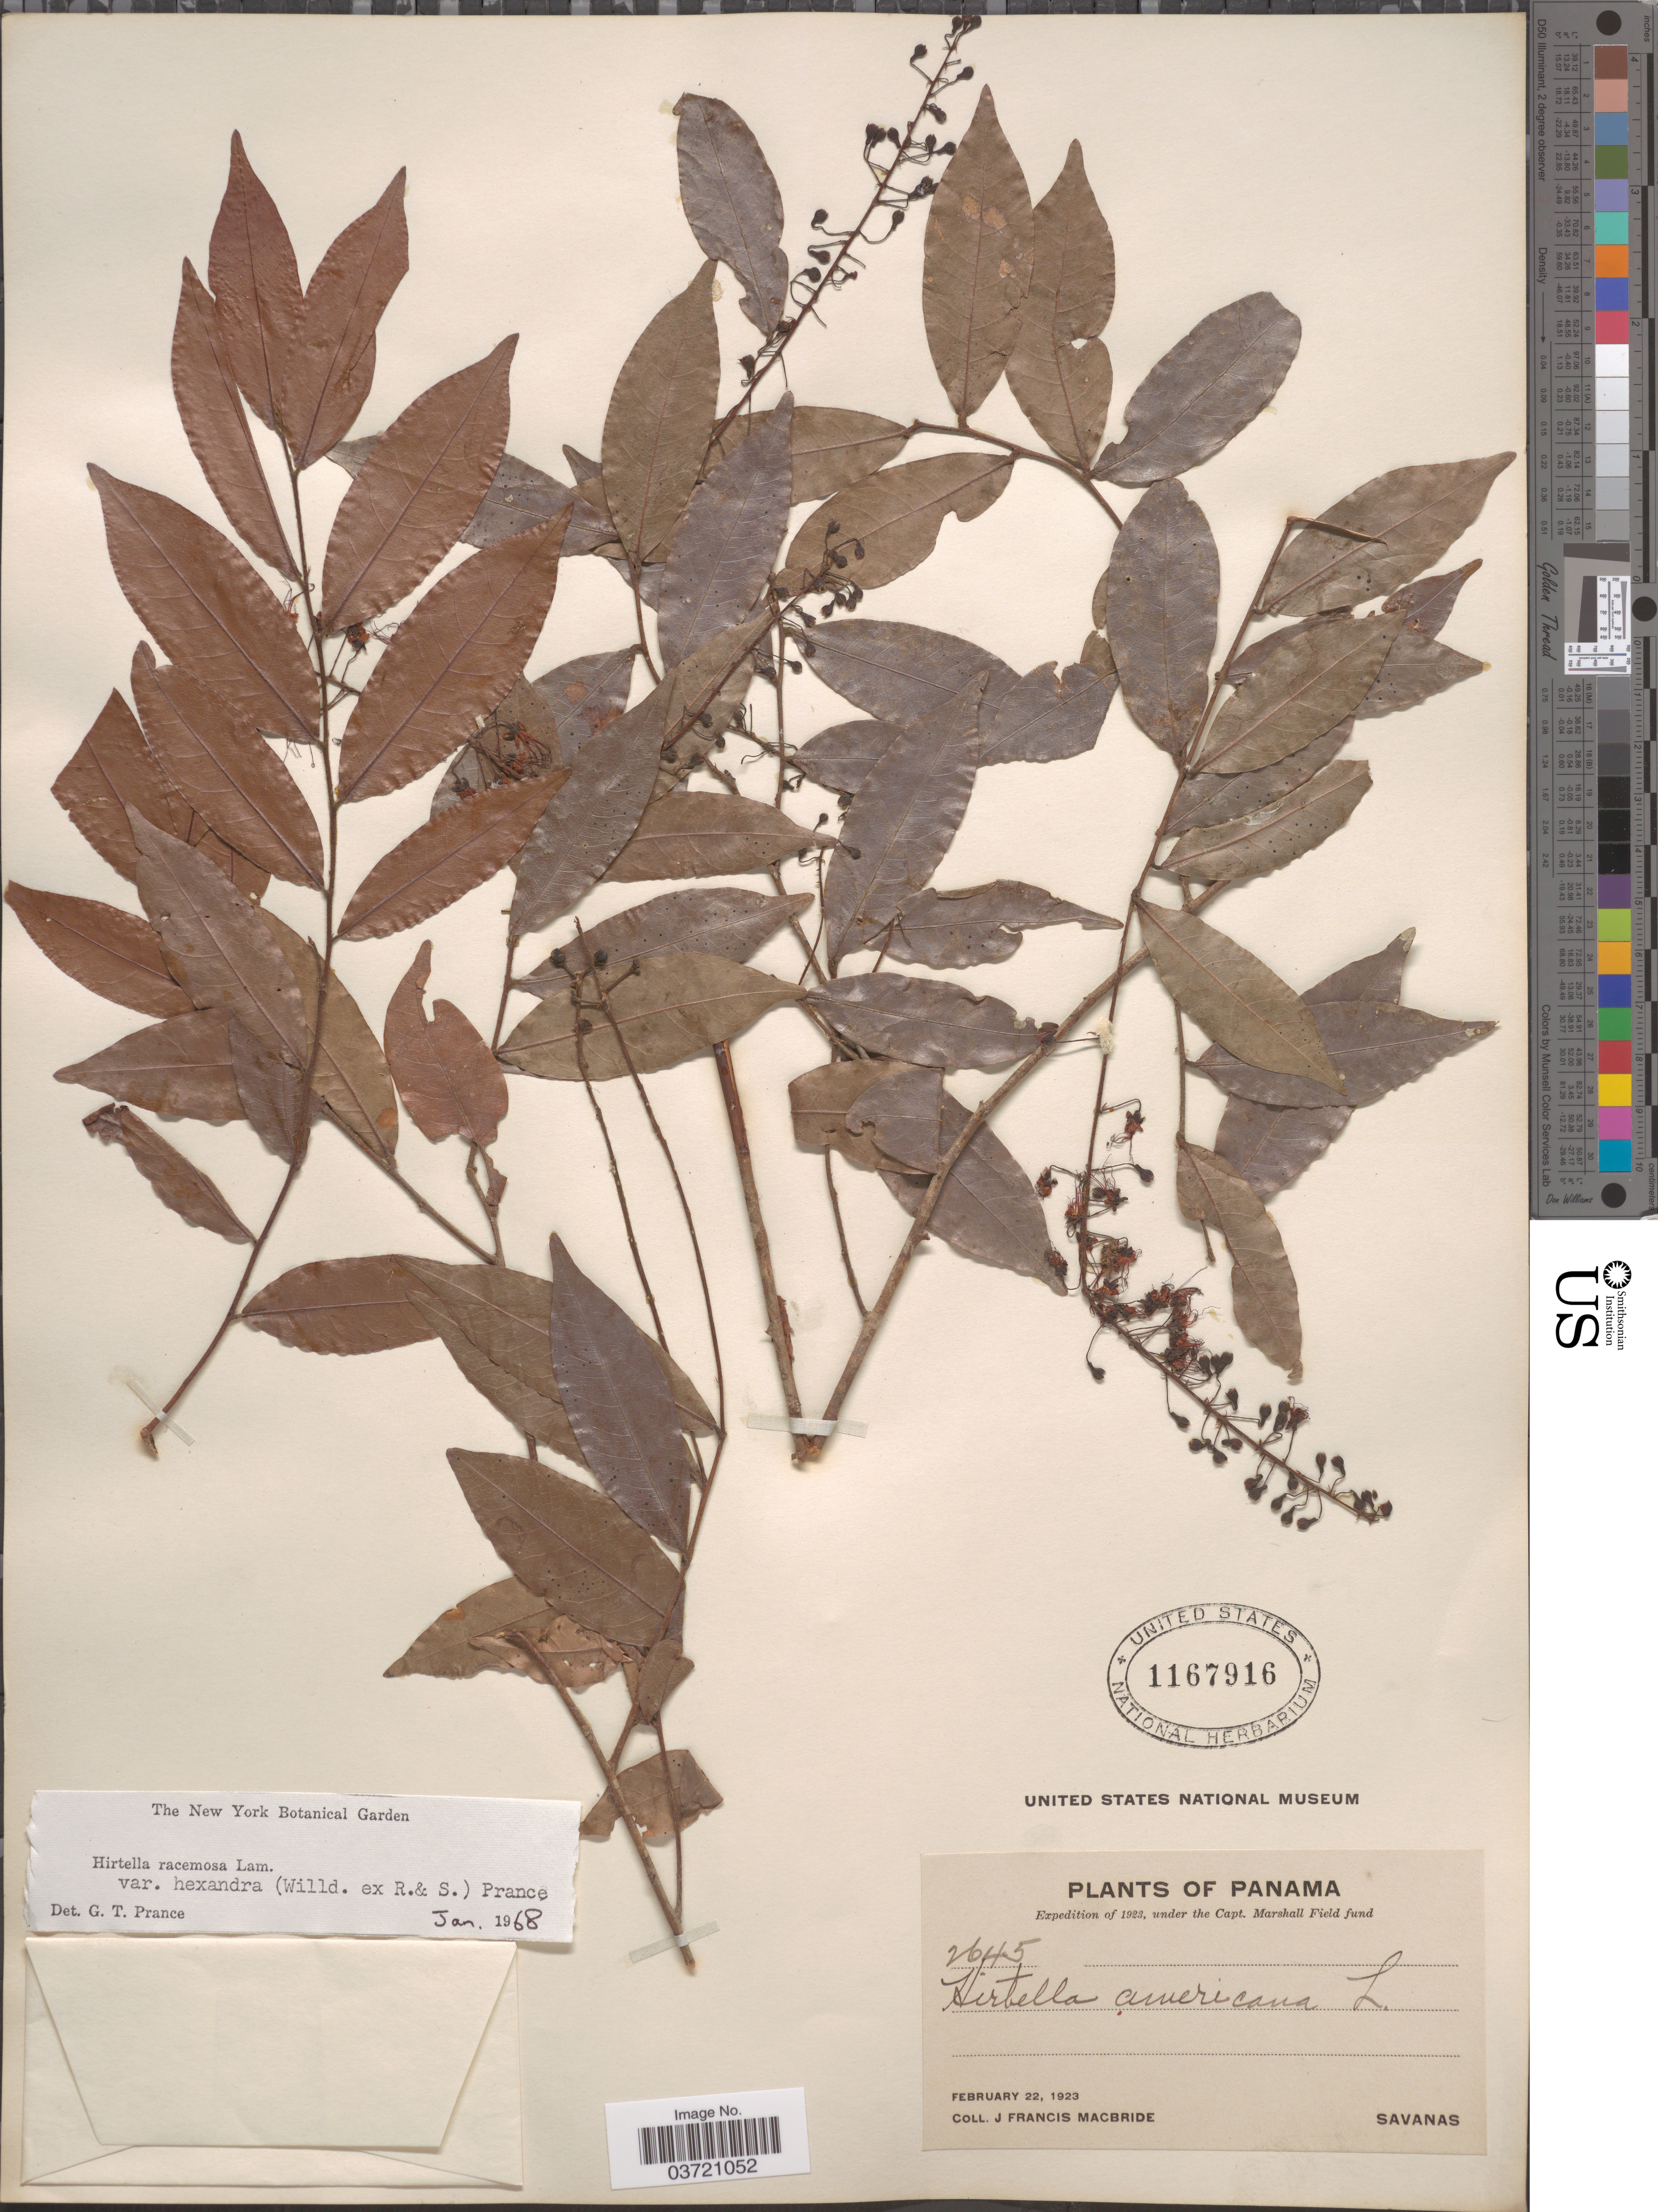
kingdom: Plantae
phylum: Tracheophyta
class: Magnoliopsida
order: Malpighiales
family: Chrysobalanaceae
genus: Hirtella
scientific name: Hirtella racemosa var. hexandra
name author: (Willd. ex Roem. & Schult.) Prance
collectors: J. F. Macbride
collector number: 2645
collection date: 1923-02-22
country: Panama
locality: Savanas.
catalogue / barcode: US 1167916